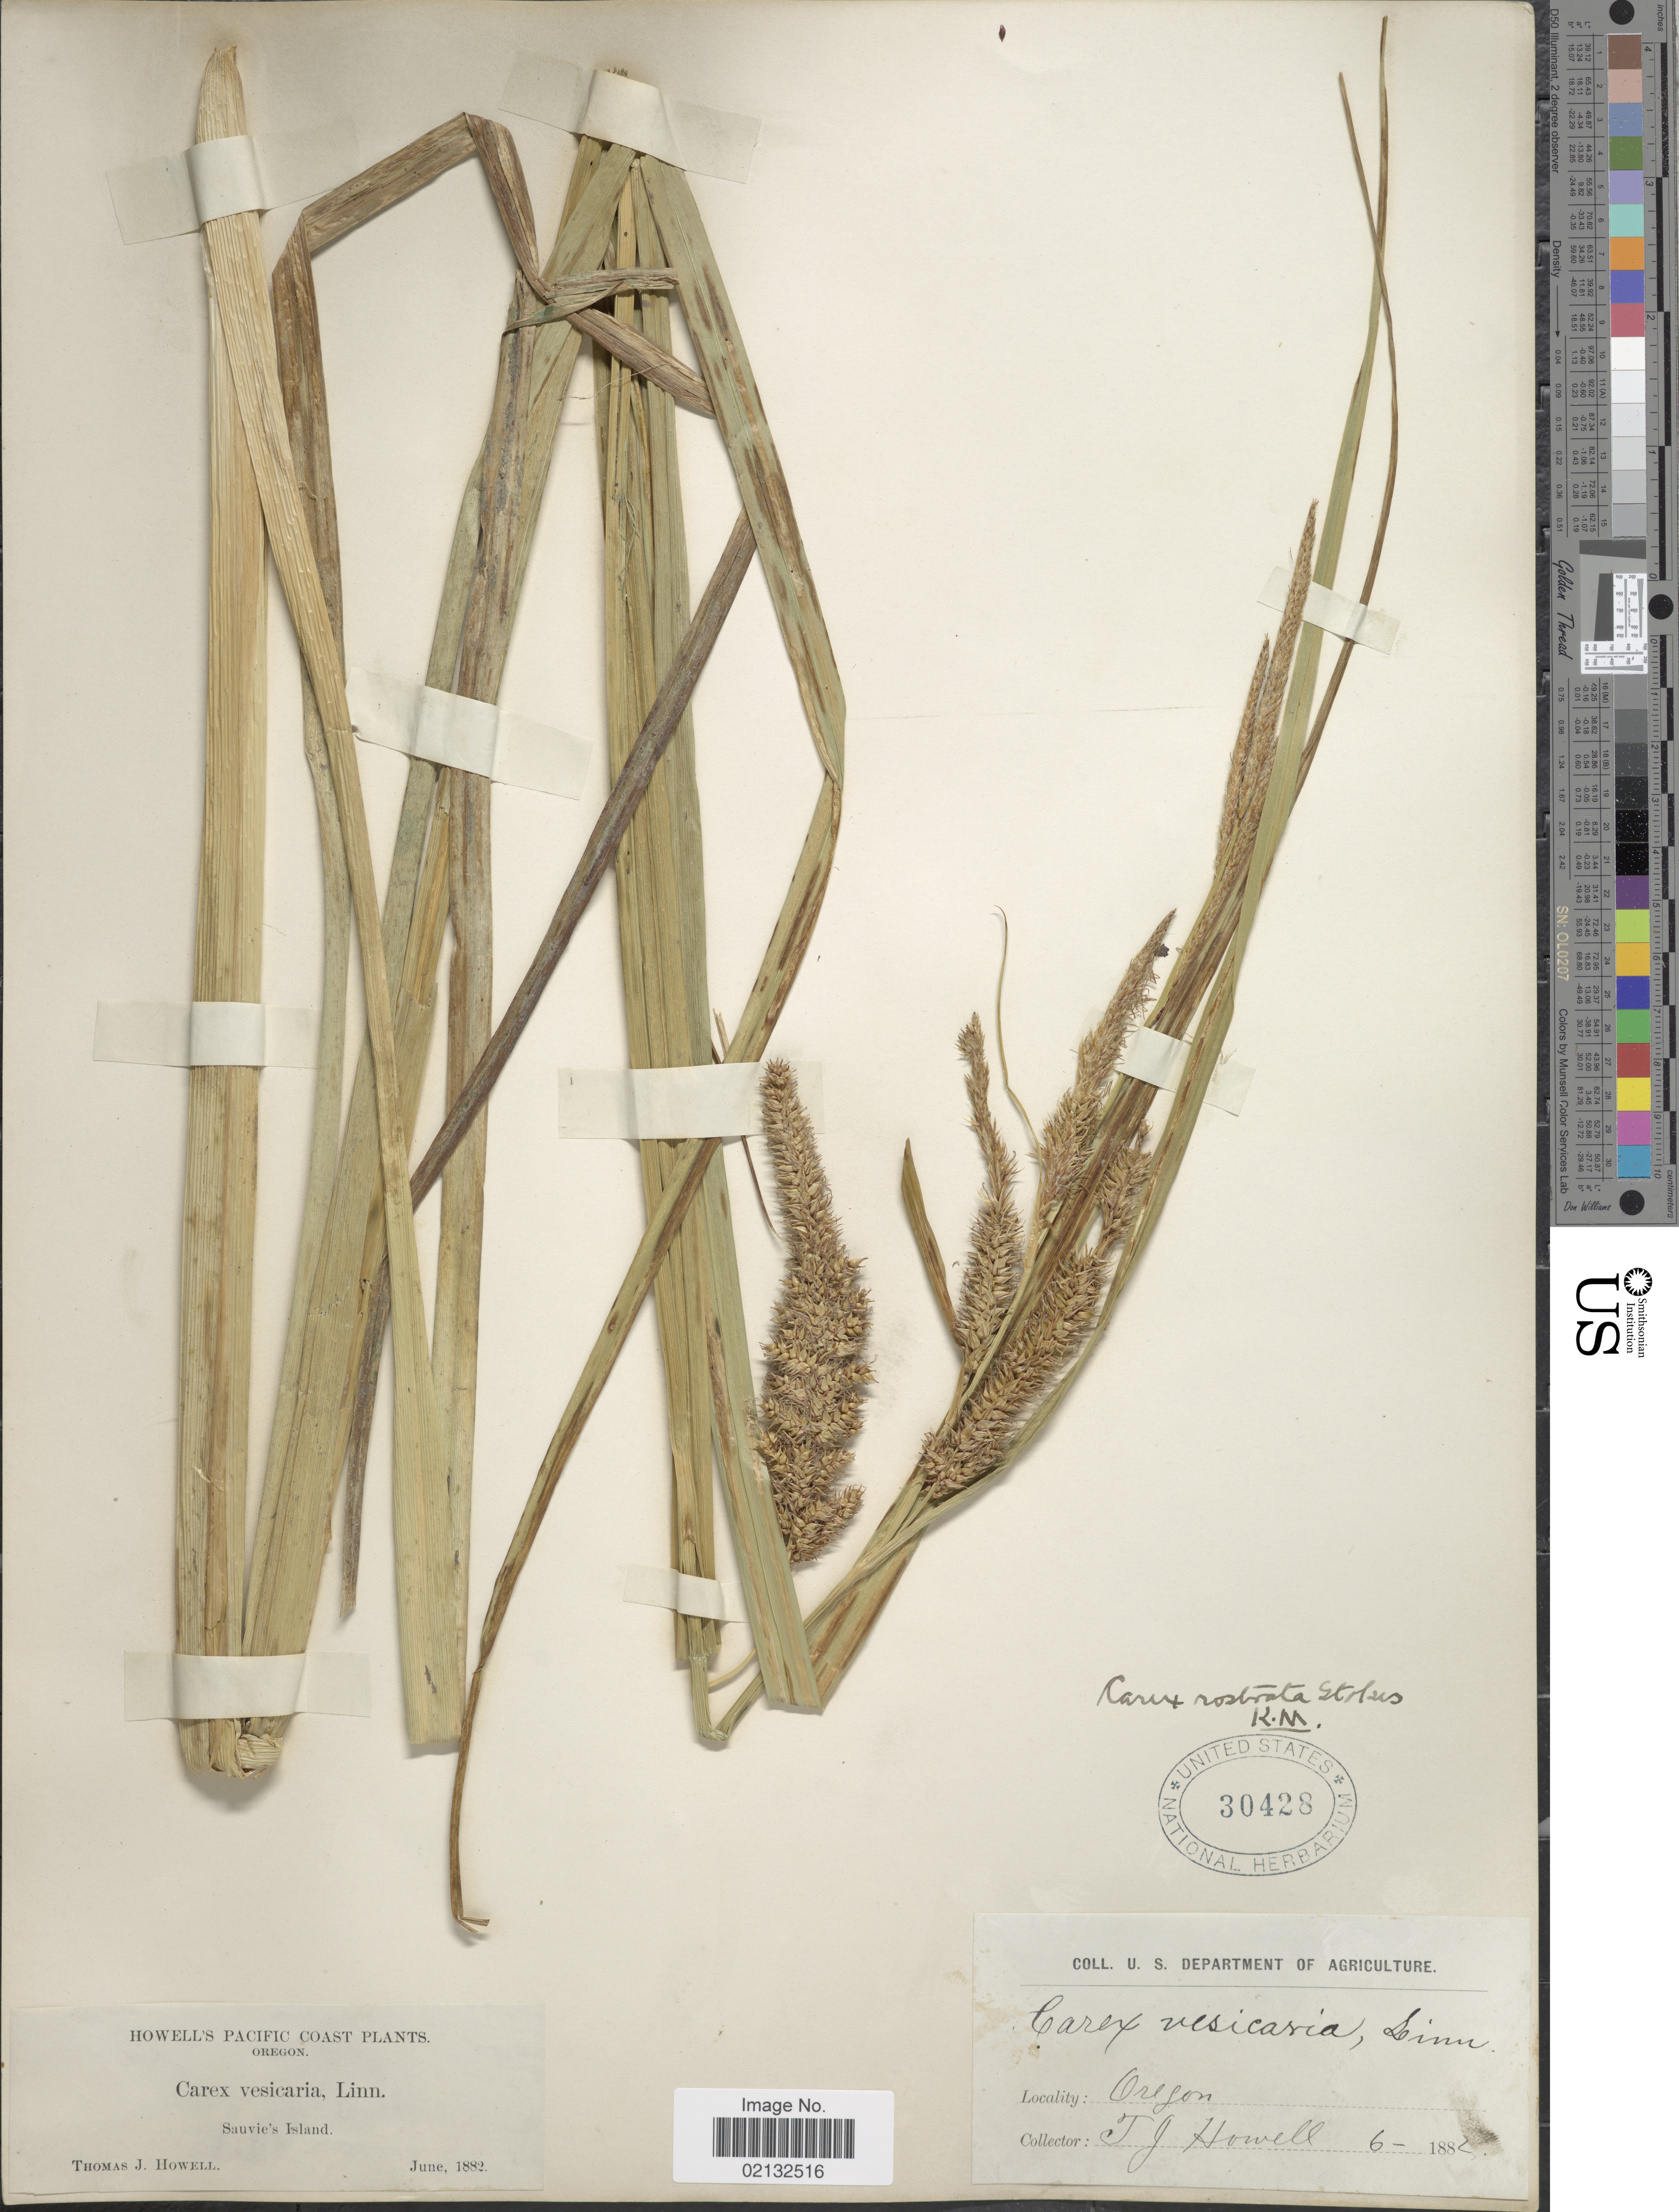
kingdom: Plantae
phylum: Tracheophyta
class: Liliopsida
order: Poales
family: Cyperaceae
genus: Carex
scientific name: Carex rostrata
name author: Stokes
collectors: T. J. Howell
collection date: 1882-06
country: United States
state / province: Oregon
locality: Sauvie's Island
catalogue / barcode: US 30428